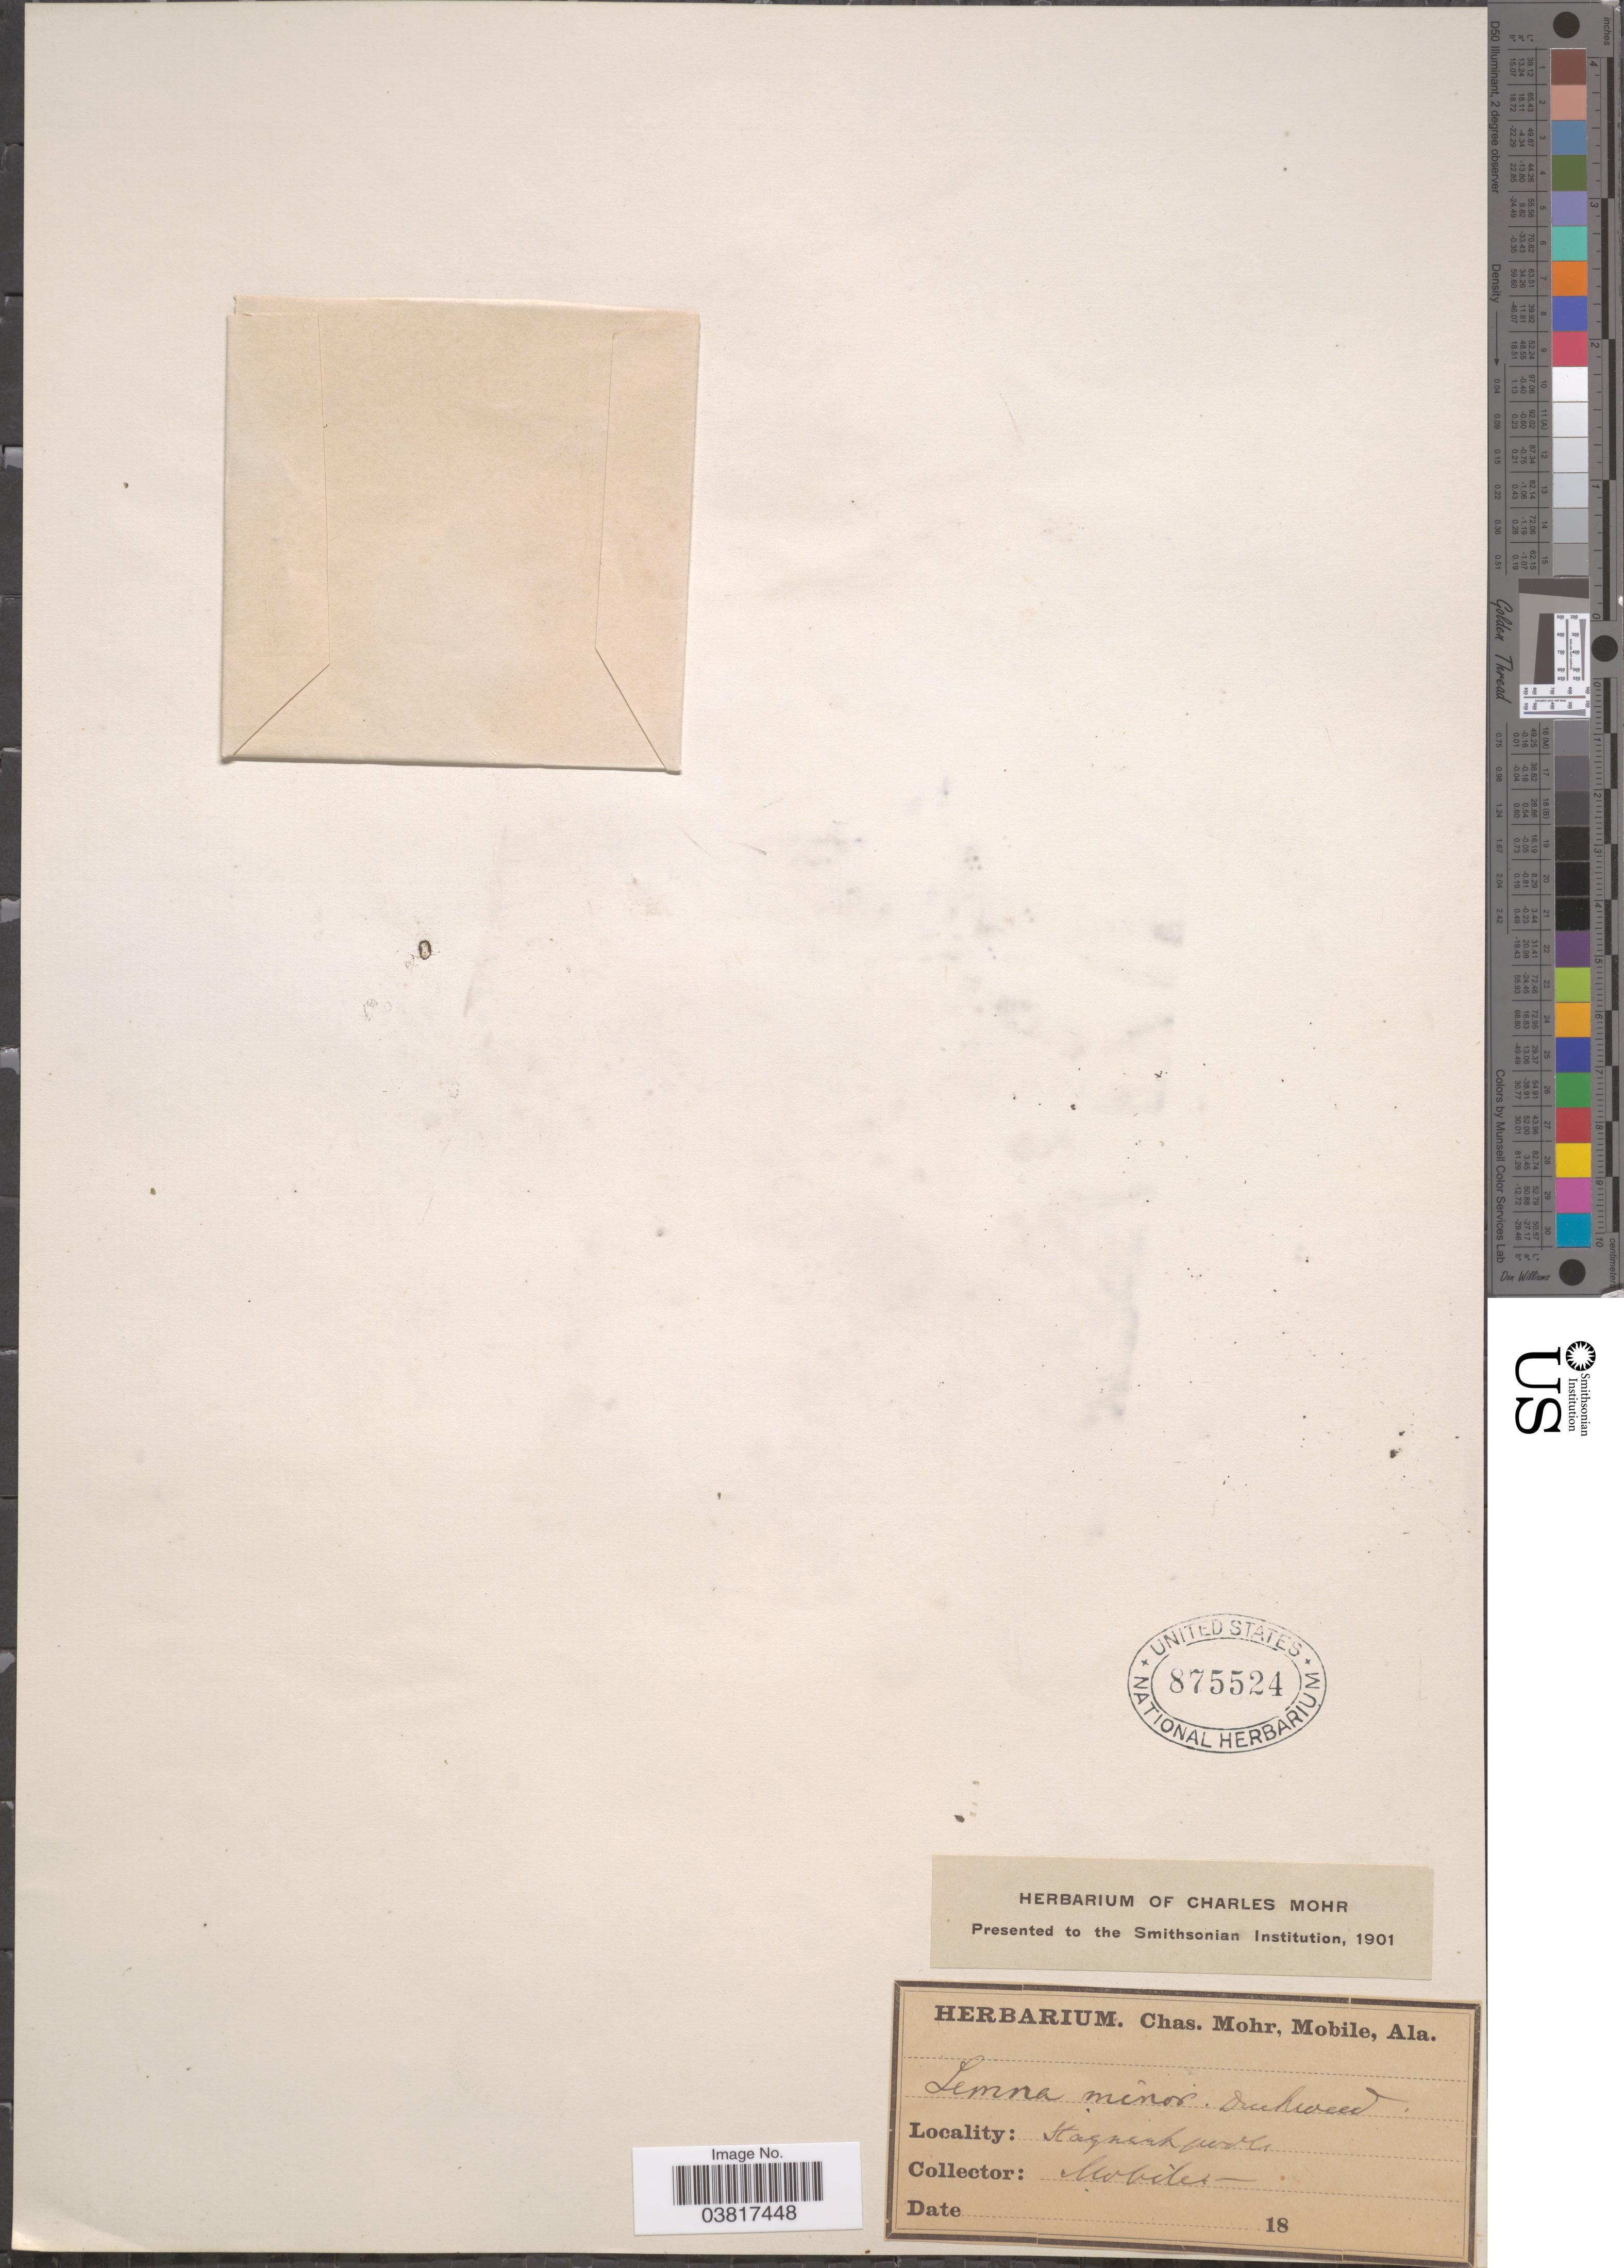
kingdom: Plantae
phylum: Tracheophyta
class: Liliopsida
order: Alismatales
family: Araceae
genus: Lemna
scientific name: Lemna minor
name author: L.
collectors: ex herb. Charles Mohr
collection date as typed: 18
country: United States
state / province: Alabama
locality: Stagnant pools, Mobile.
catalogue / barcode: US 875524